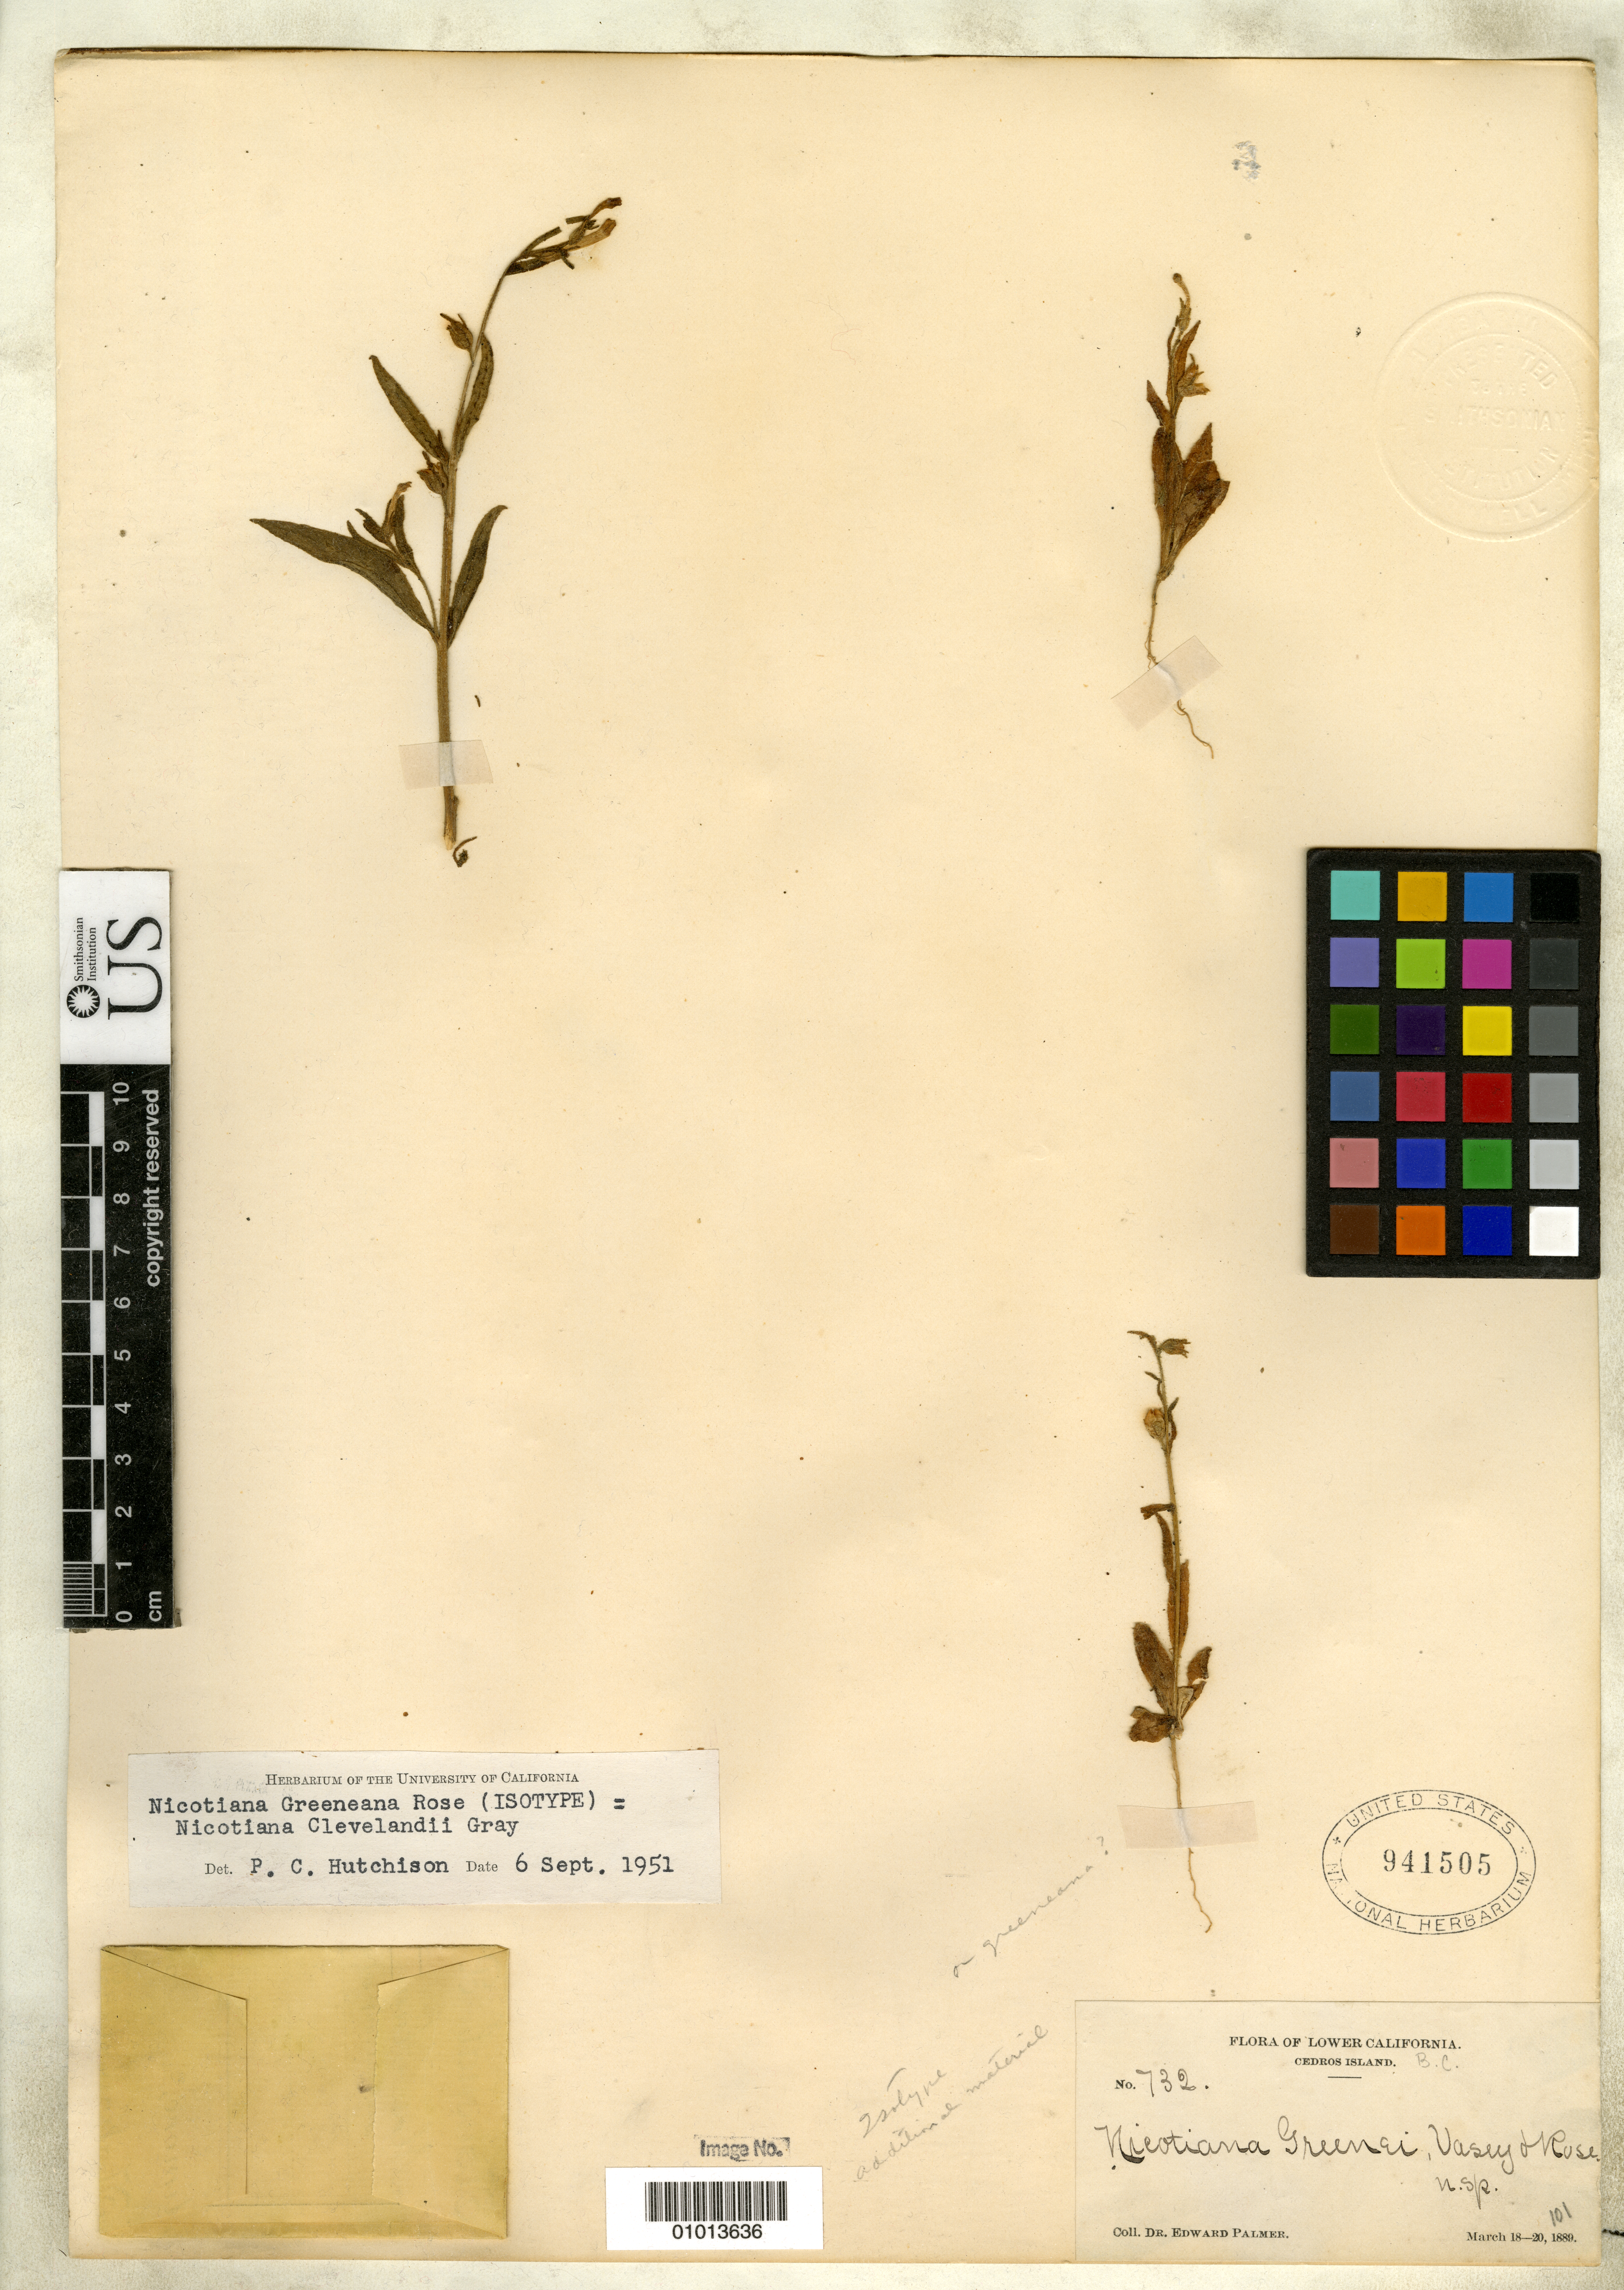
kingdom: Plantae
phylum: Tracheophyta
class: Magnoliopsida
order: Solanales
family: Solanaceae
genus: Nicotiana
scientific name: Nicotiana greeneana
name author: Rose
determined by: Hutchison, Paul C.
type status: Isotype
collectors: E. Palmer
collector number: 732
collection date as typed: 18 Mar 1889 to 20 Mar 1889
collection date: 1889-03-18/1889-03-20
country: Mexico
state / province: Baja California Norte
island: Cedros Island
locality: Cedros Island.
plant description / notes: Specimen ex John Donnell Smith herbarium.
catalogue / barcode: US 941505